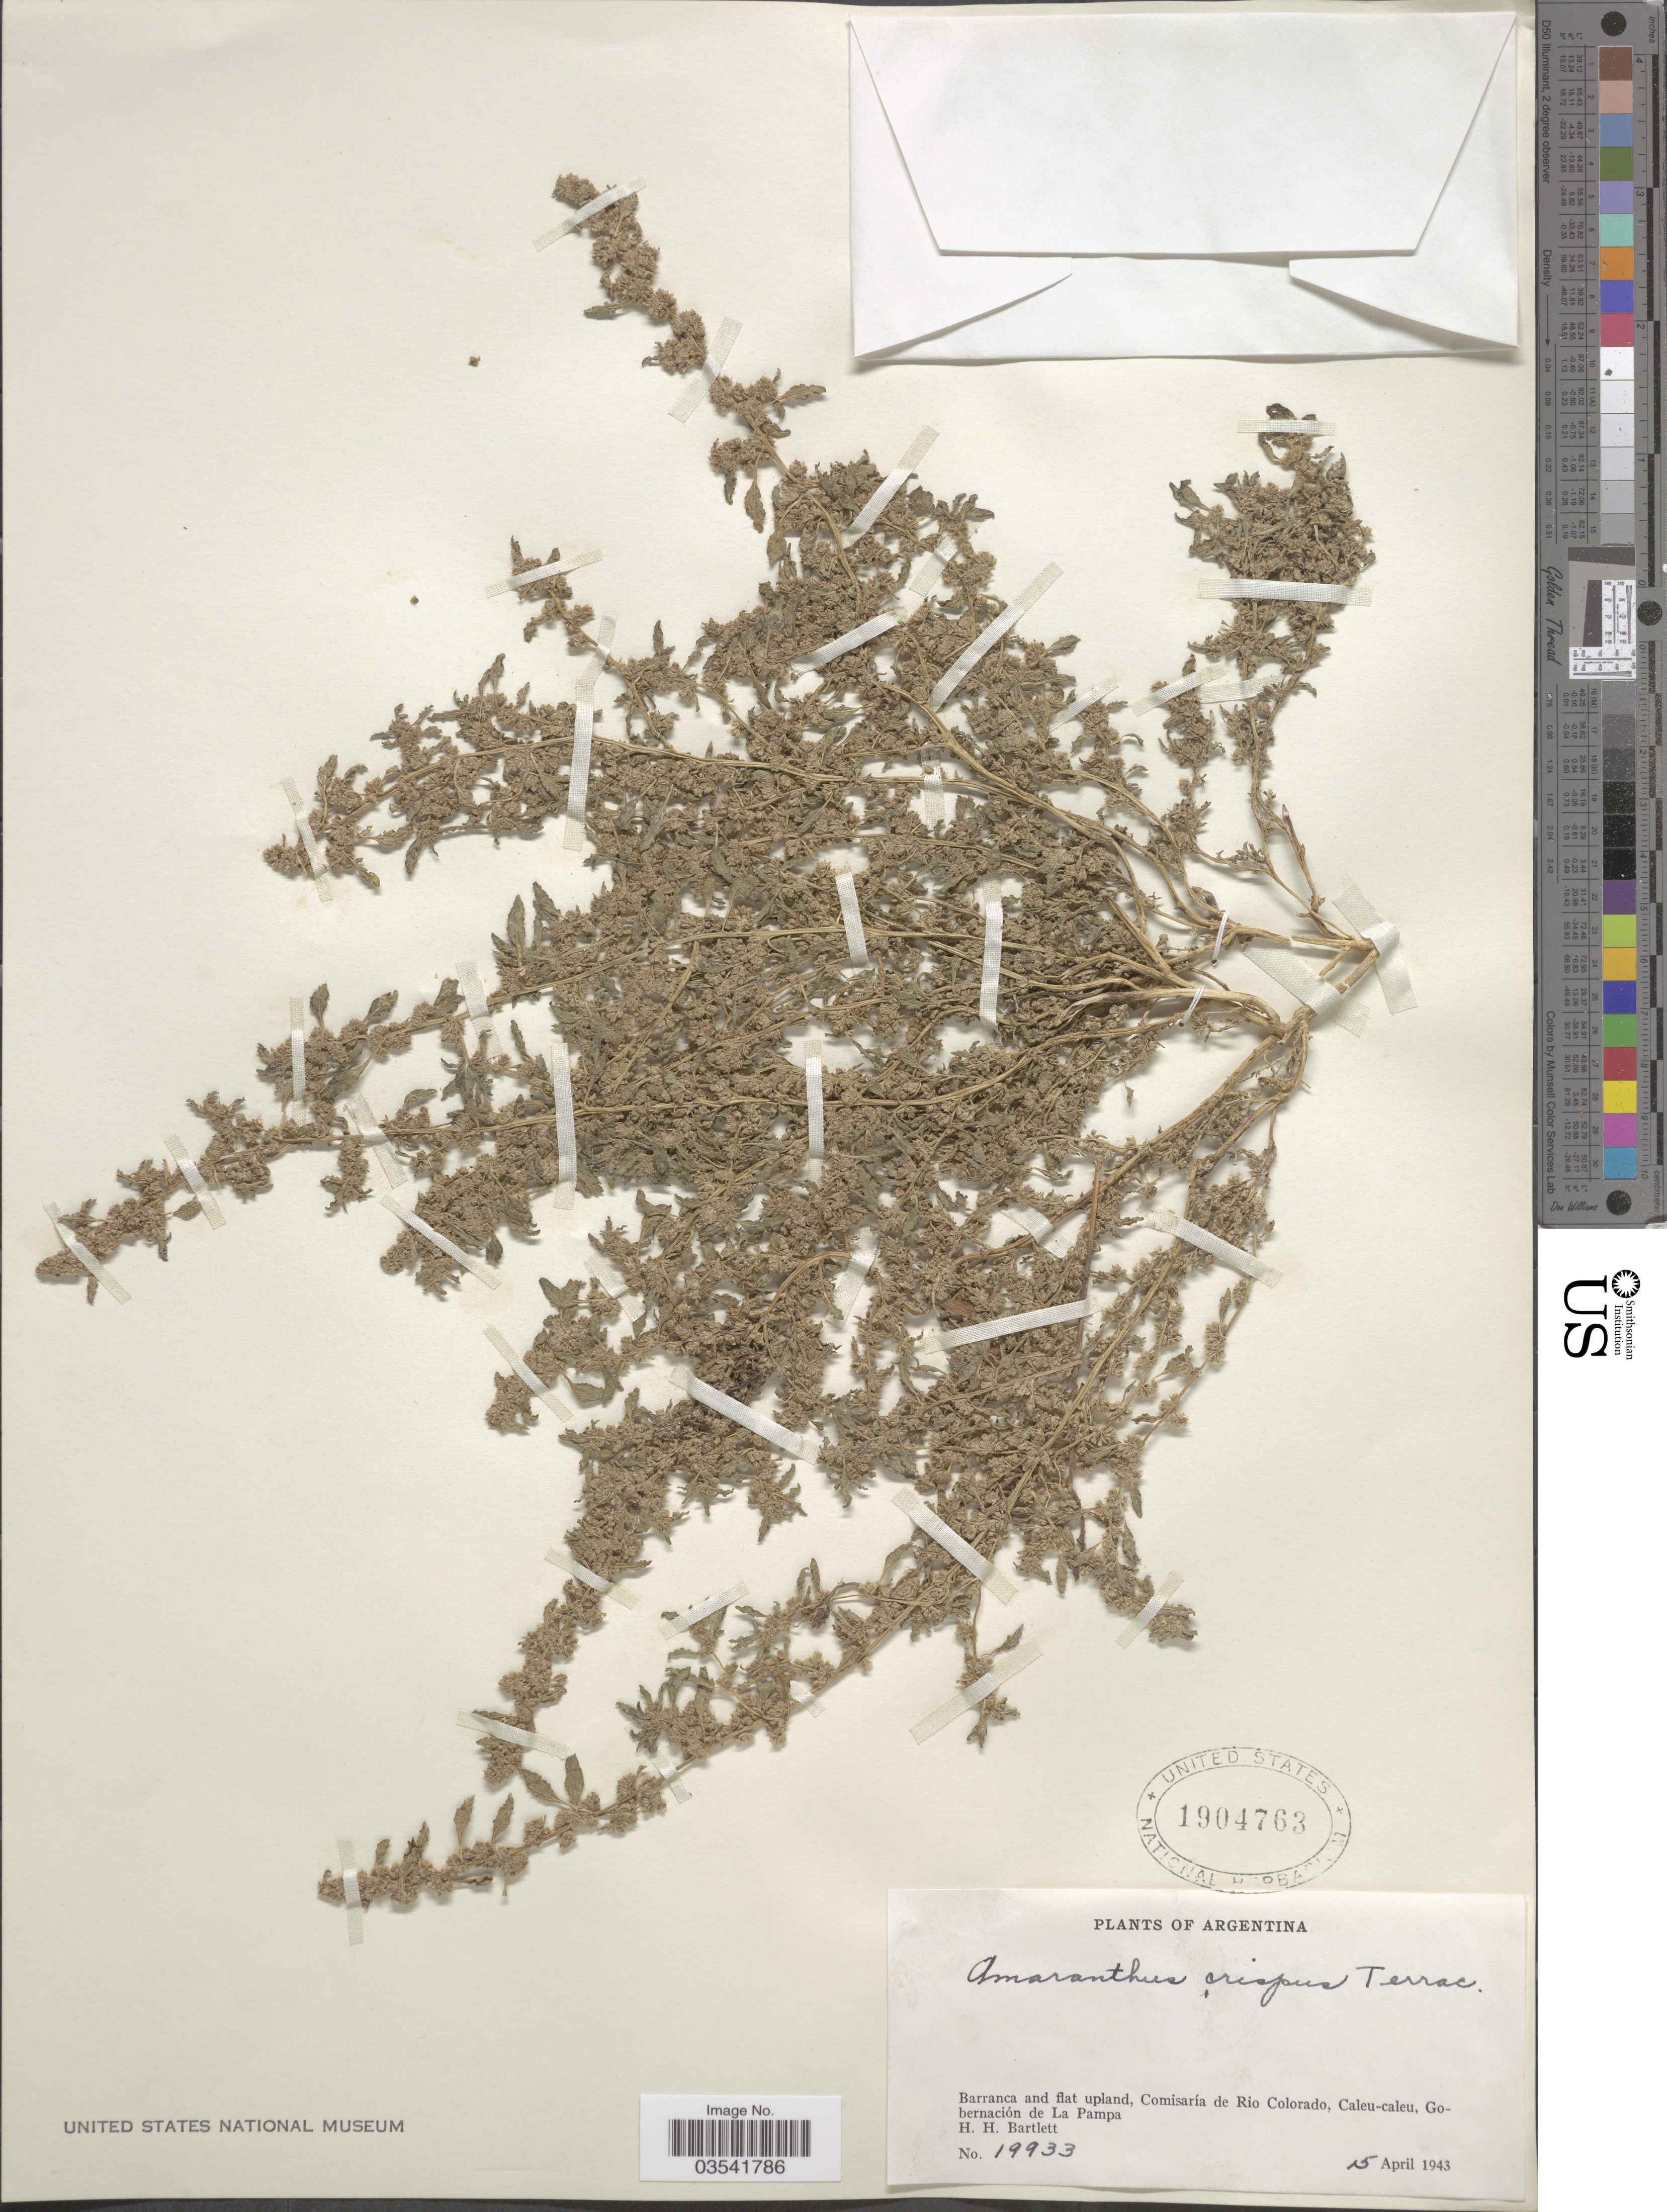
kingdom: Plantae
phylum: Tracheophyta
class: Magnoliopsida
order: Caryophyllales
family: Amaranthaceae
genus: Amaranthus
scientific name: Amaranthus crispus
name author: (Lesp. & Thévenau) A. Braun ex J.M. Coult. & S. Watson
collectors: H. H. Bartlett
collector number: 19933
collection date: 1943-04-15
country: Argentina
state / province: La Pampa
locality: Barranca and flat upland, Comisaría de Rio Colorado, Caleu-caleu, Gobernación de La Pampa.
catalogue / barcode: US 1904763